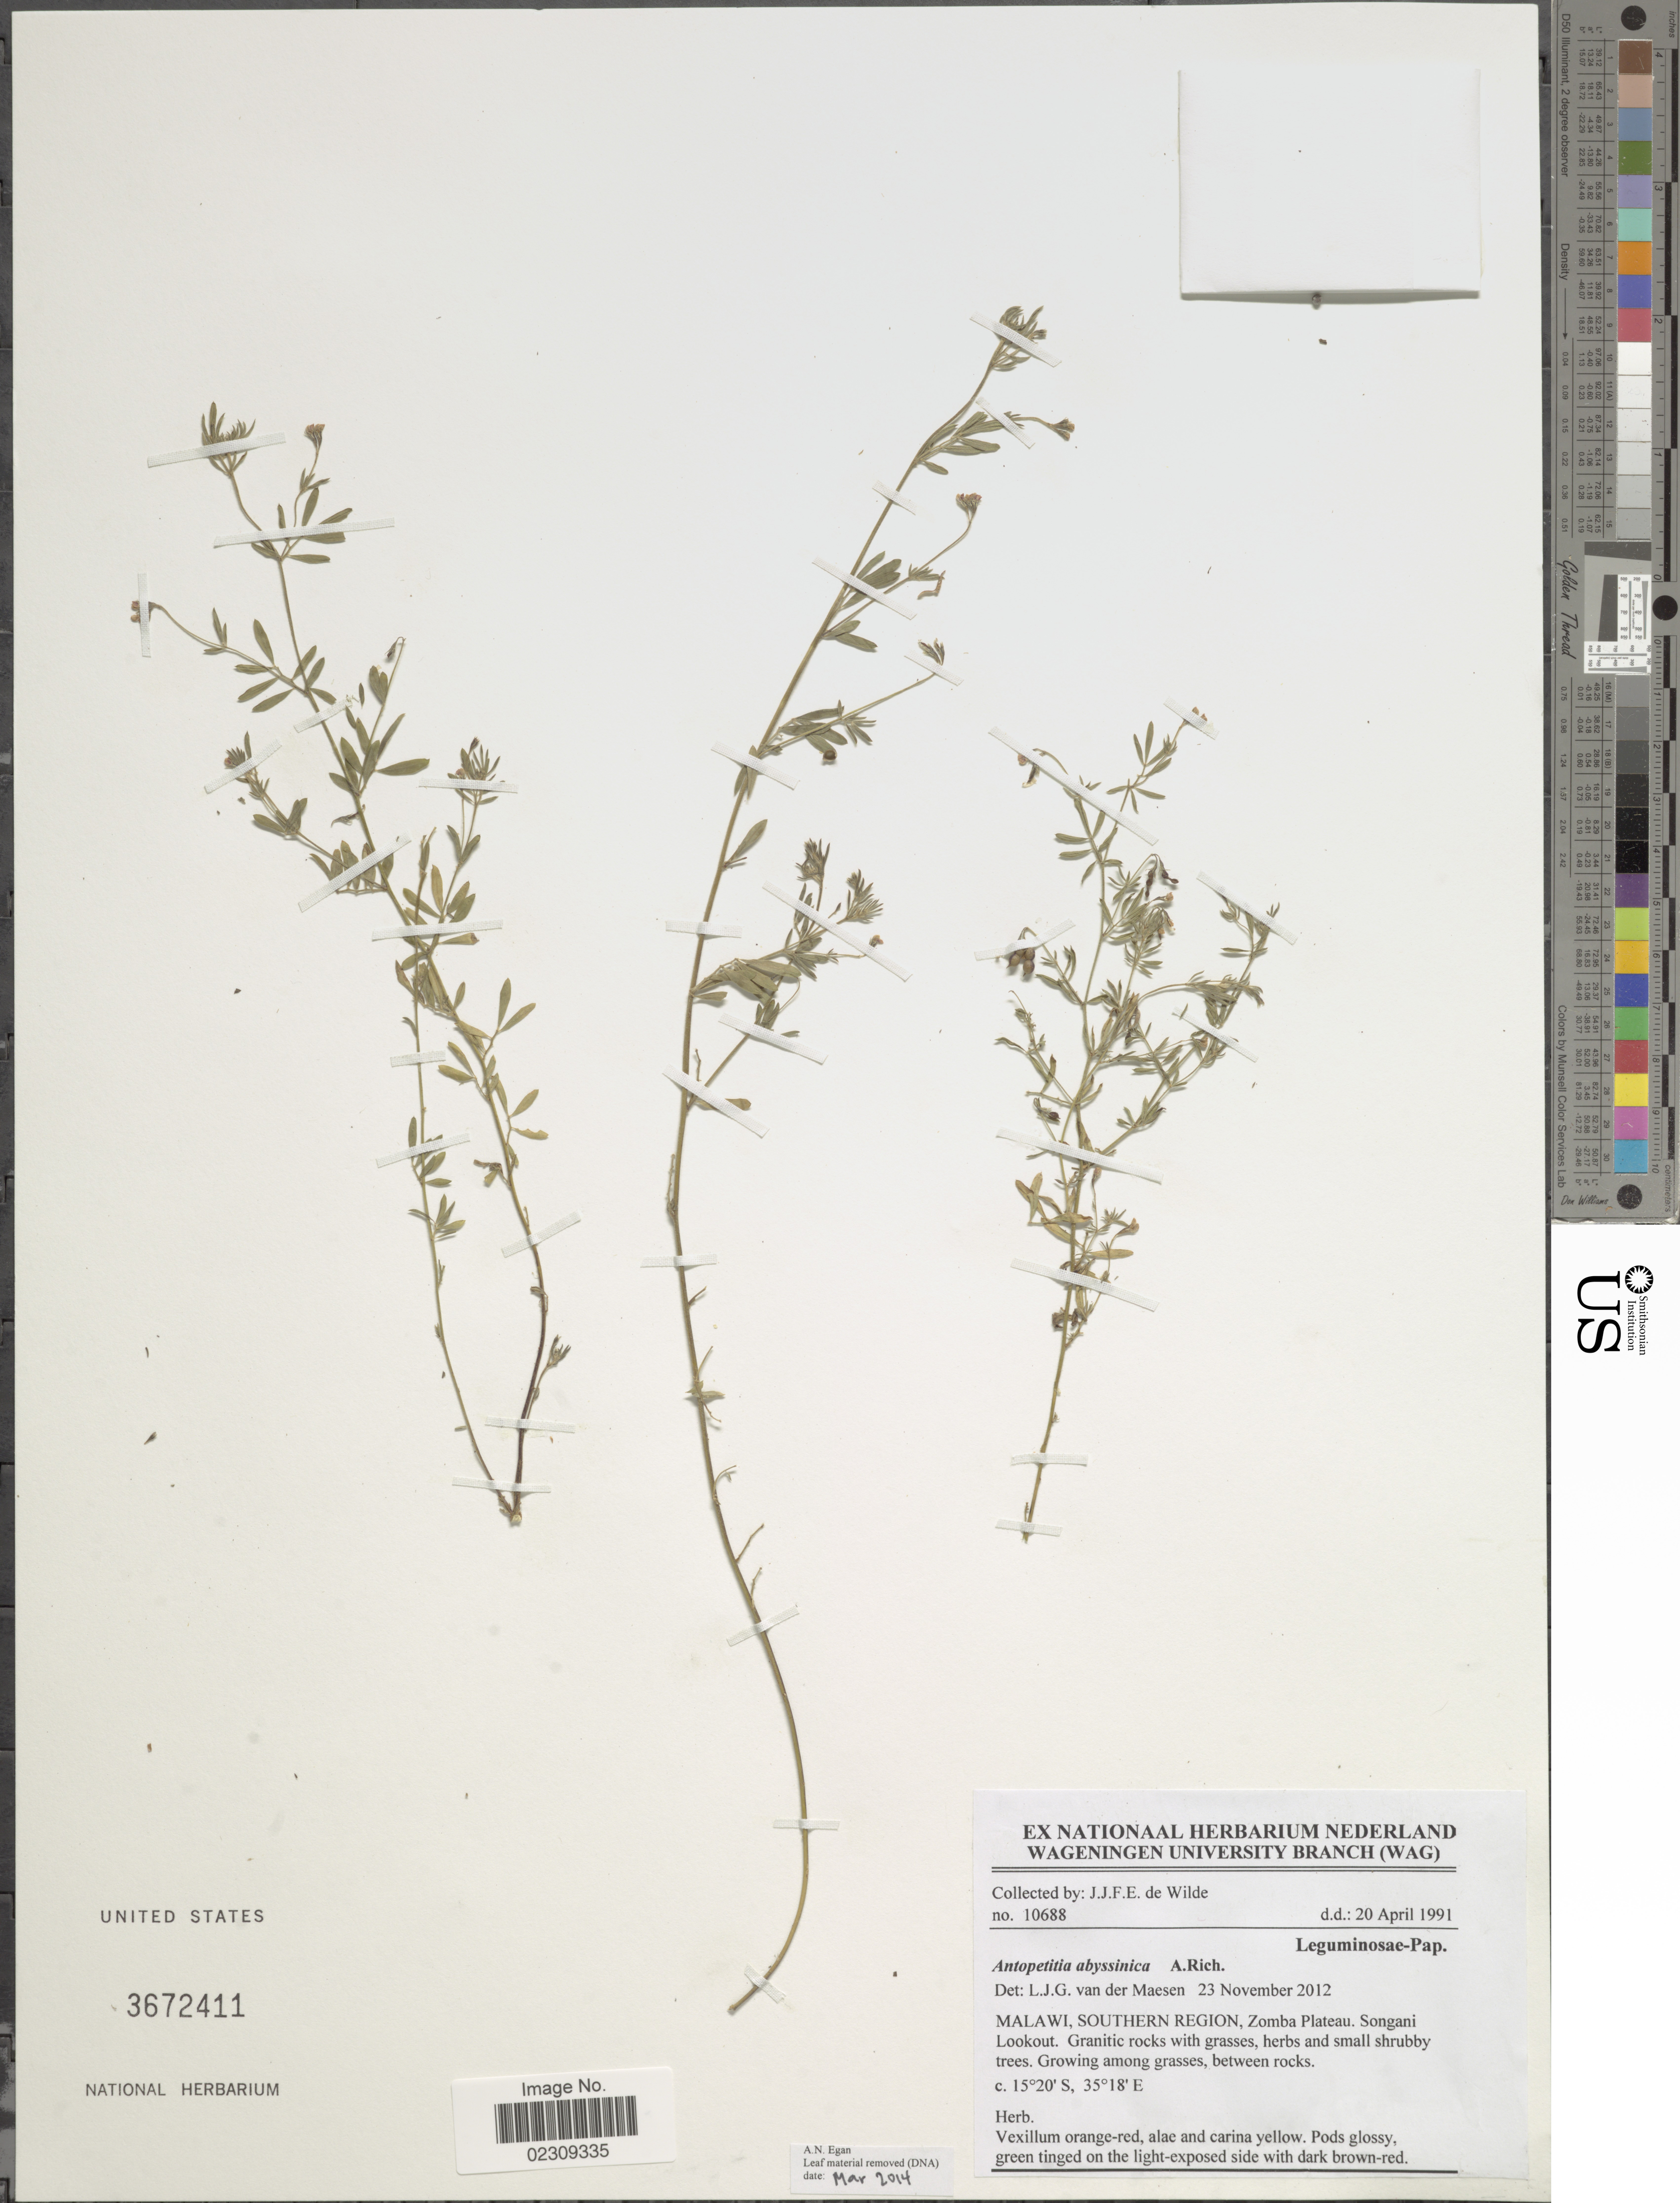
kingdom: Plantae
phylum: Tracheophyta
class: Magnoliopsida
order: Fabales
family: Fabaceae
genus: Antopetitia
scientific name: Antopetitia abyssinica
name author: A. Rich.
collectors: J.J. de Wilde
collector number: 10688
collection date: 1991-04-20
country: Malawi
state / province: Southern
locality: Zomba Plateau, Songani Lookout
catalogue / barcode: US 3672411